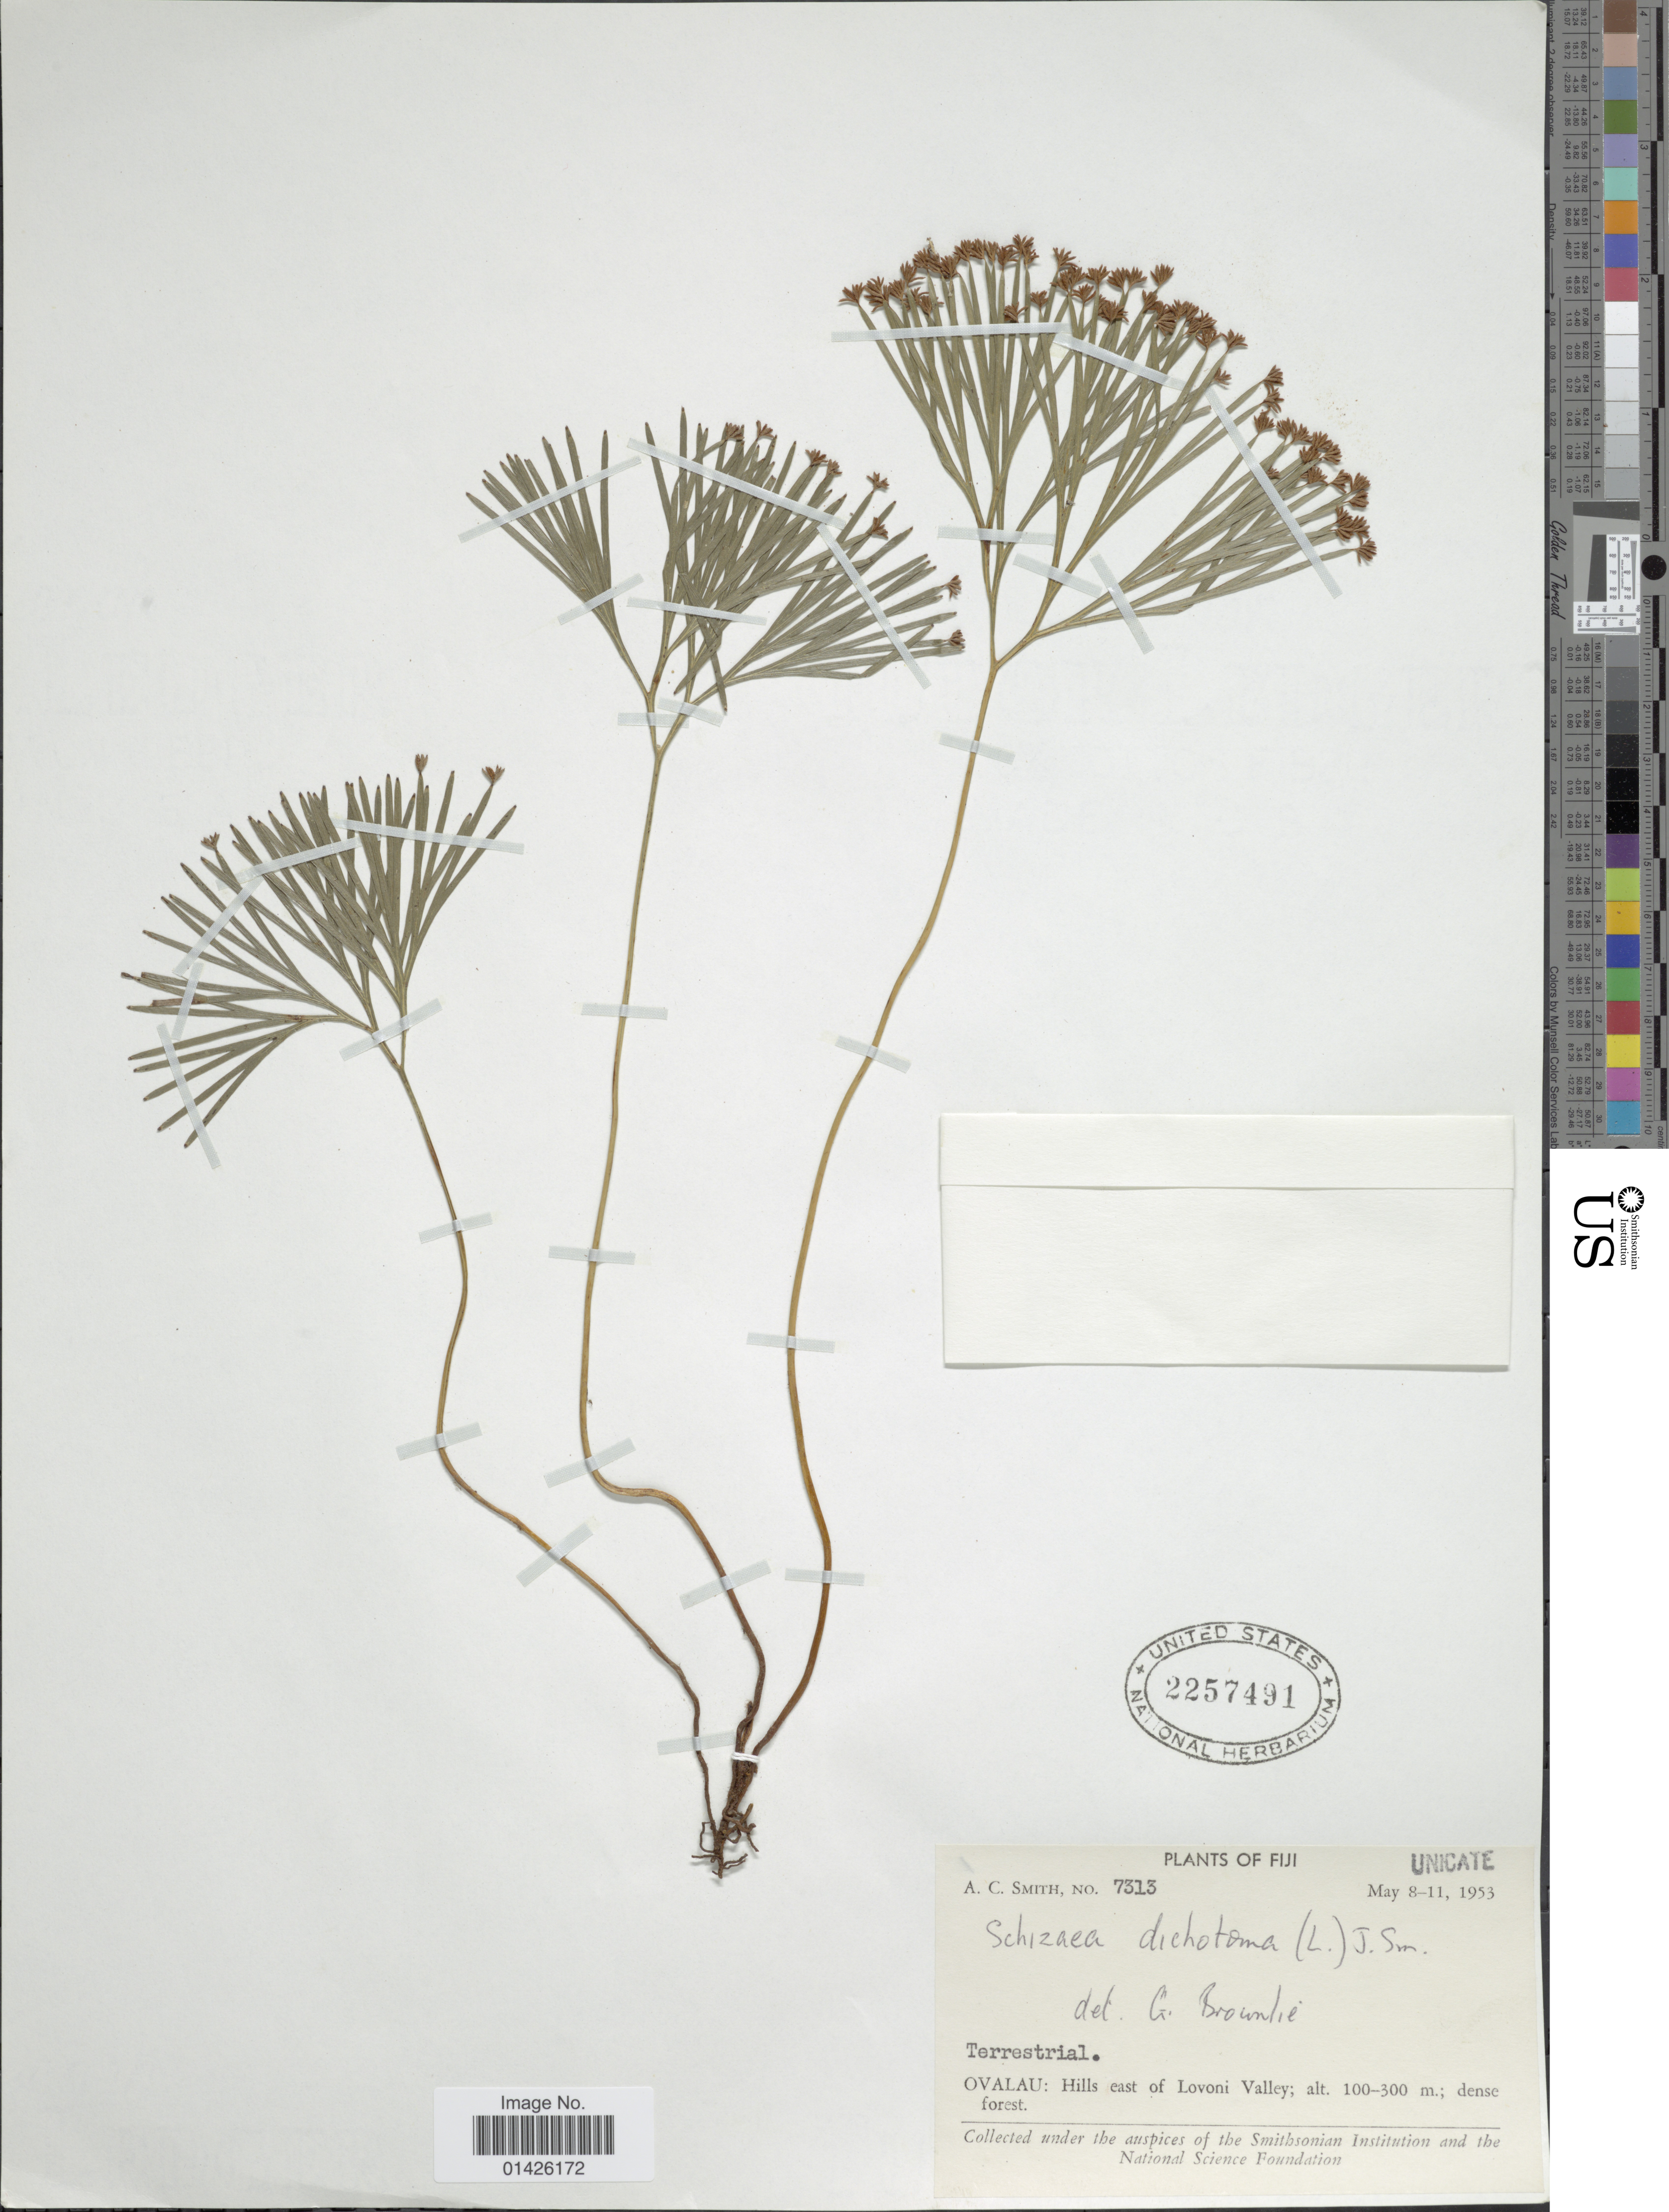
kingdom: Plantae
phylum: Tracheophyta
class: Polypodiopsida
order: Schizaeales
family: Schizaeaceae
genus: Schizaea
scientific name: Schizaea dichotoma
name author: (L.) J. Sm.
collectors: A. C. Smith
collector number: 7313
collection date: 1953-05-08/1953-05-11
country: Fiji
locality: Ovalau: Hills east of Lovoni Valley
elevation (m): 100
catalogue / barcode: US 2257491